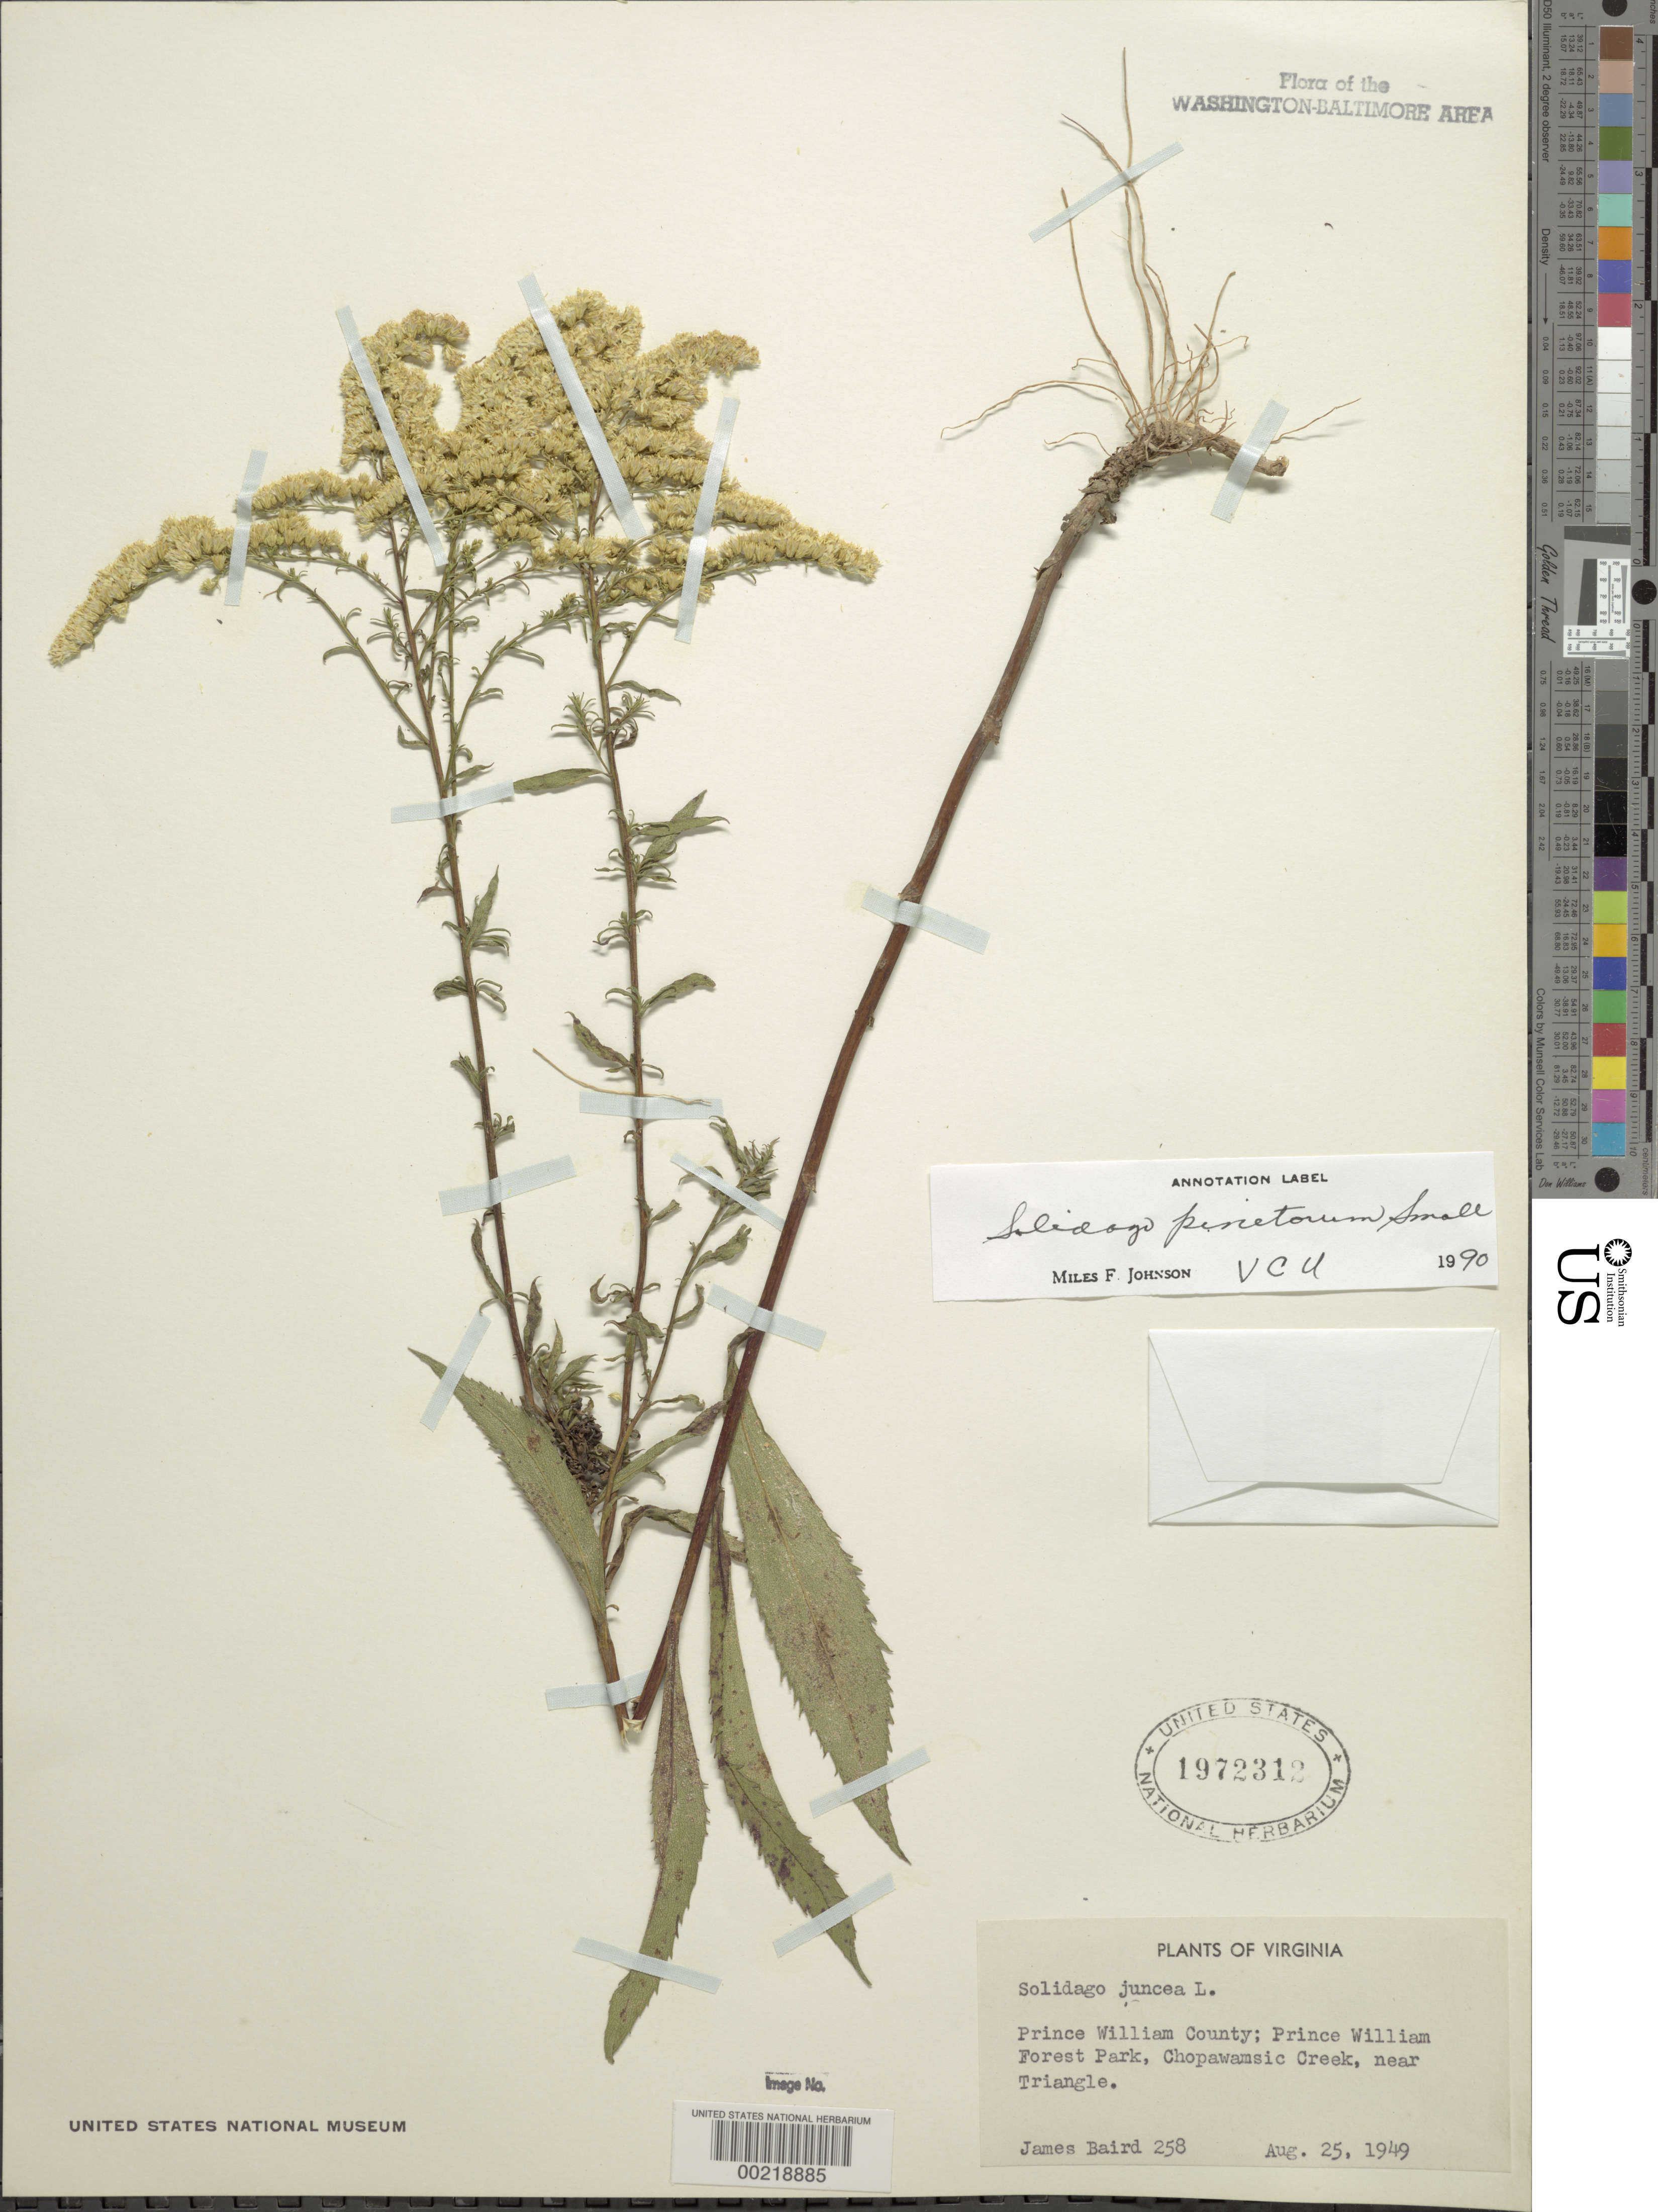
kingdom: Plantae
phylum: Tracheophyta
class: Magnoliopsida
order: Asterales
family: Asteraceae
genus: Solidago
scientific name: Solidago pinetorum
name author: Aiton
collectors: J. Baird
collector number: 258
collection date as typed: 25 Aug 1949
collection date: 1949-08-25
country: United States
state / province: Virginia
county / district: Prince William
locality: Prince William Forest Park Chopawamsic Creek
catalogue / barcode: US 1972312